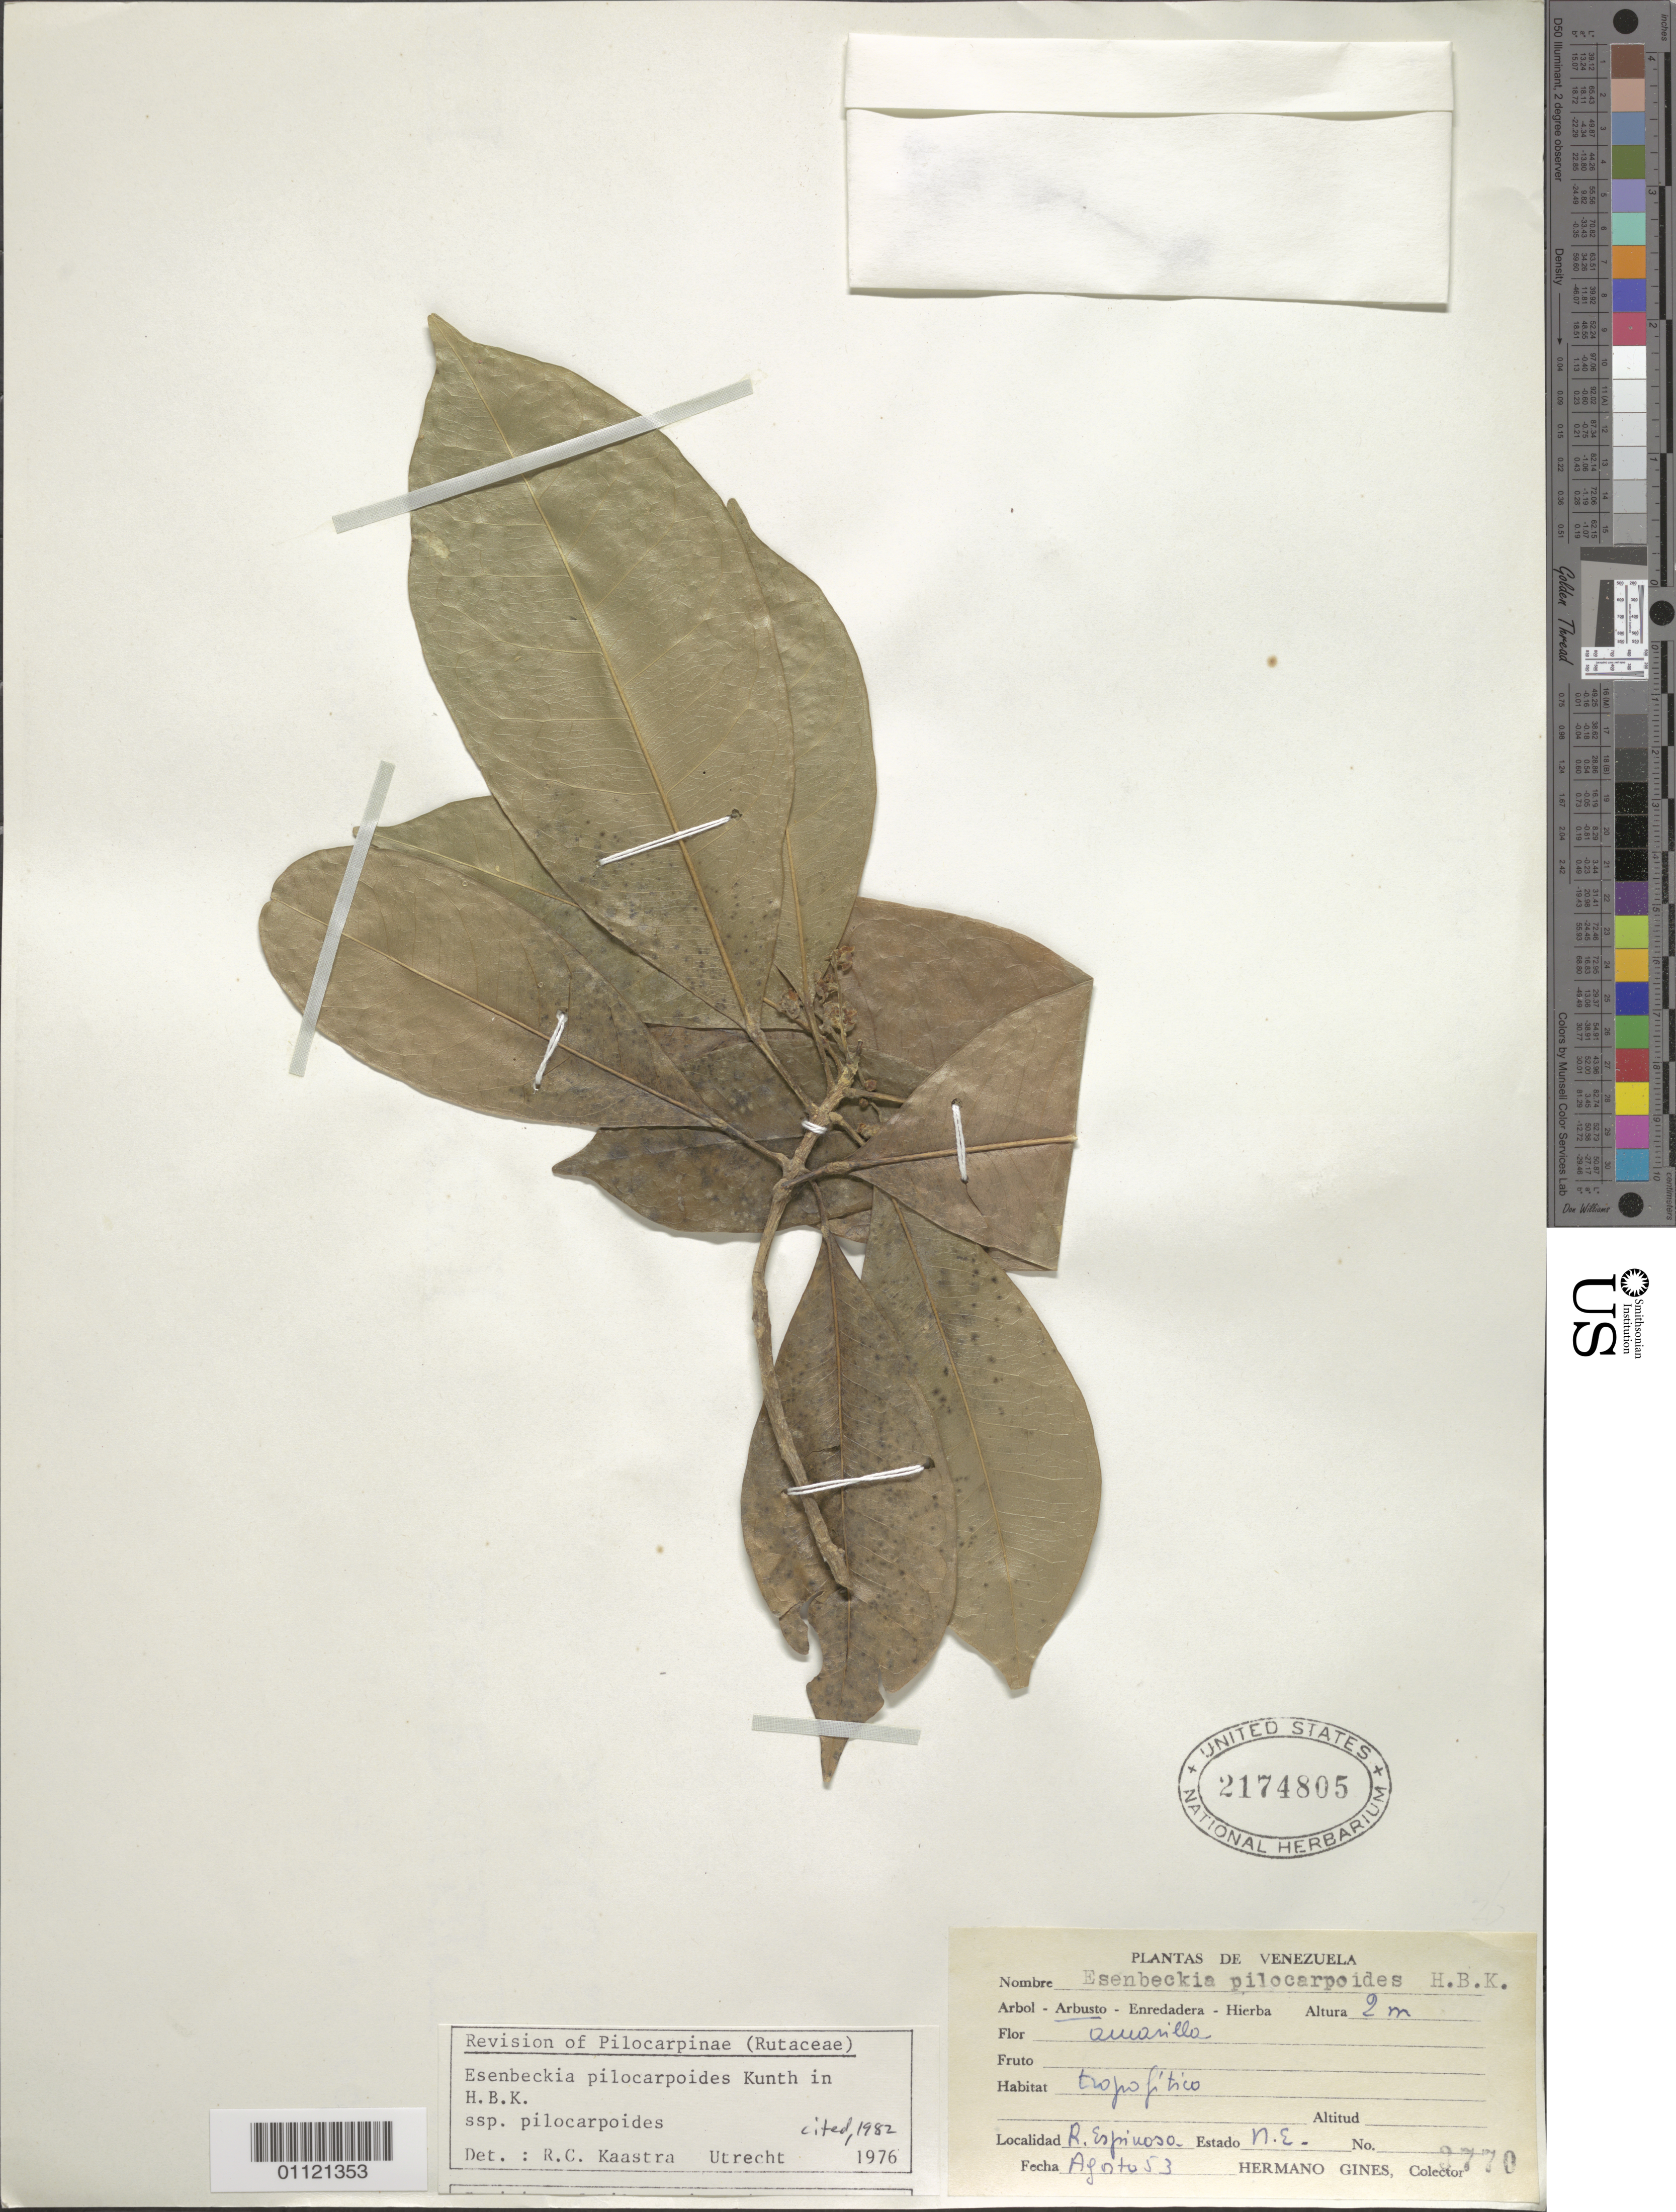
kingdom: Plantae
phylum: Tracheophyta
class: Magnoliopsida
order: Sapindales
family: Rutaceae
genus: Esenbeckia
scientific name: Esenbeckia pilocarpoides subsp. pilocarpoides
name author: Kunth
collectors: Bro. Gines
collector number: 3770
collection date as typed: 01 Aug 1953 to 31 Aug 1953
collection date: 1953-08-01/1953-08-31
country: Venezuela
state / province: Nueva Esparta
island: Margarita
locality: R. Espinosa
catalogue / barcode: US 2174805